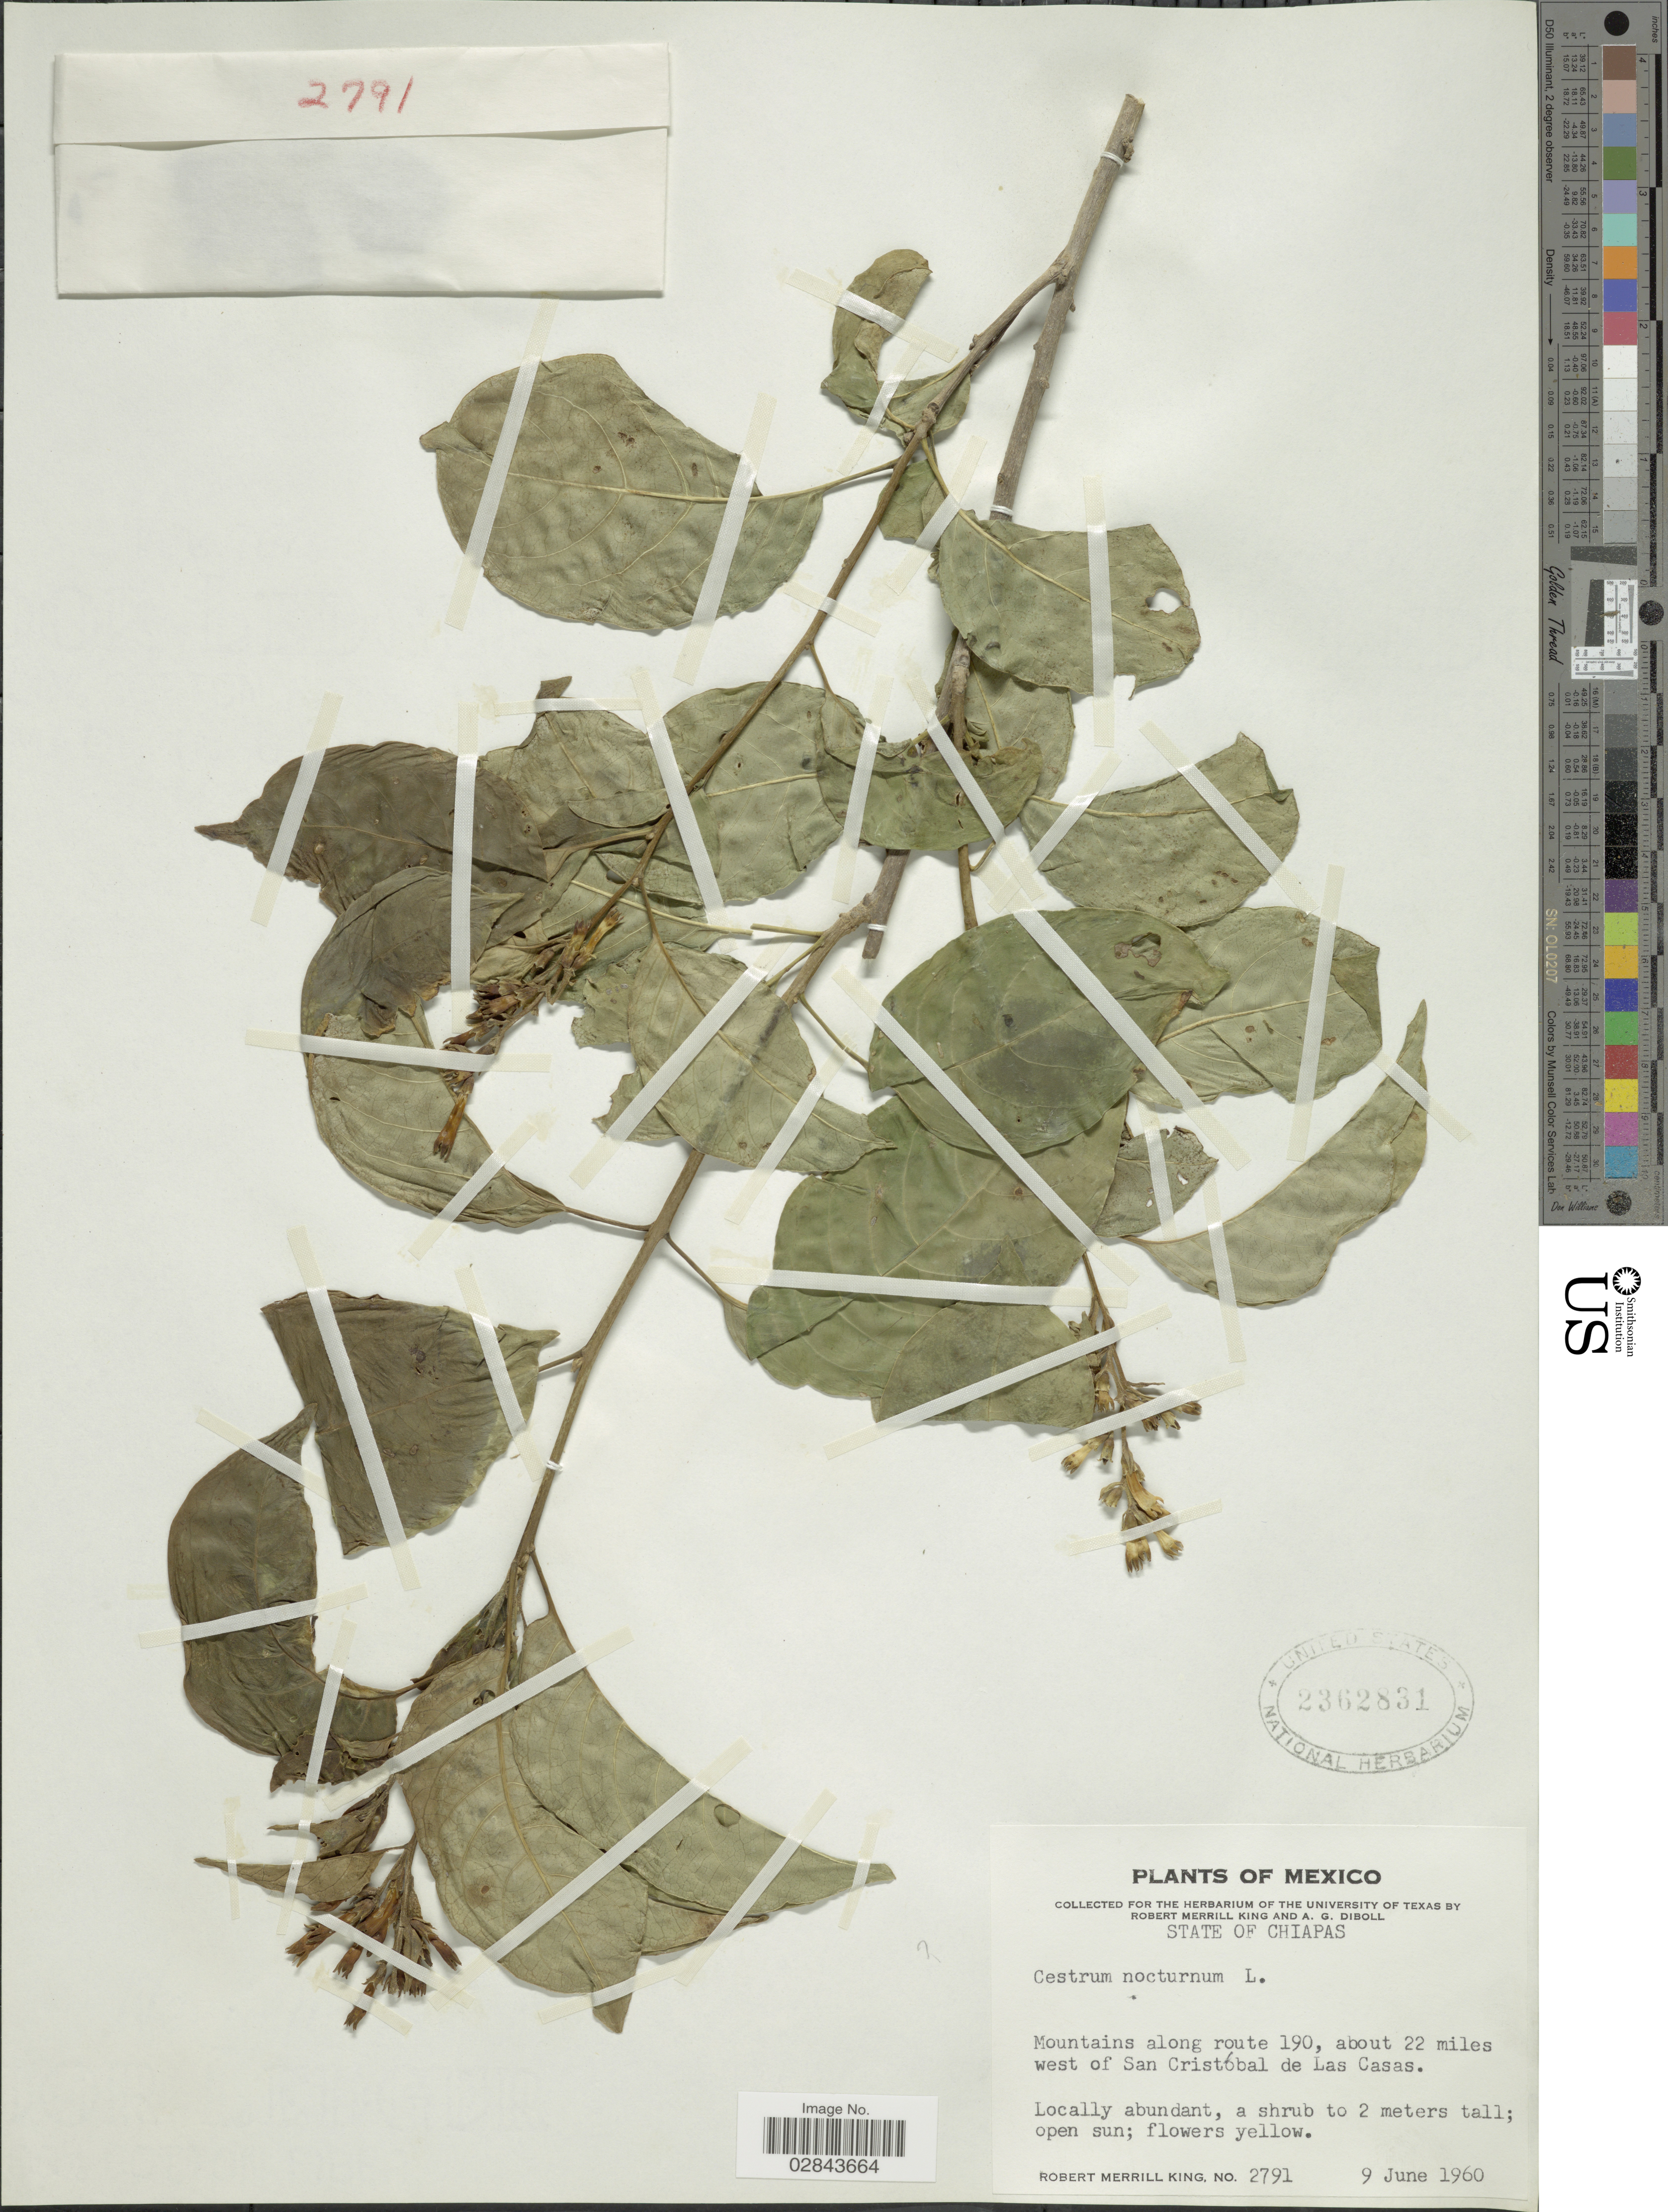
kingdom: Plantae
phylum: Tracheophyta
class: Magnoliopsida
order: Solanales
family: Solanaceae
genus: Cestrum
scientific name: Cestrum nocturnum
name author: L.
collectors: R. M. King & A. Diboll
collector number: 2791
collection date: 1960-06-09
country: Mexico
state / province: Chiapas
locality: Mountains along route 190, about 22 miles west of San Cristóbal de Las Casas.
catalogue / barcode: US 2362831